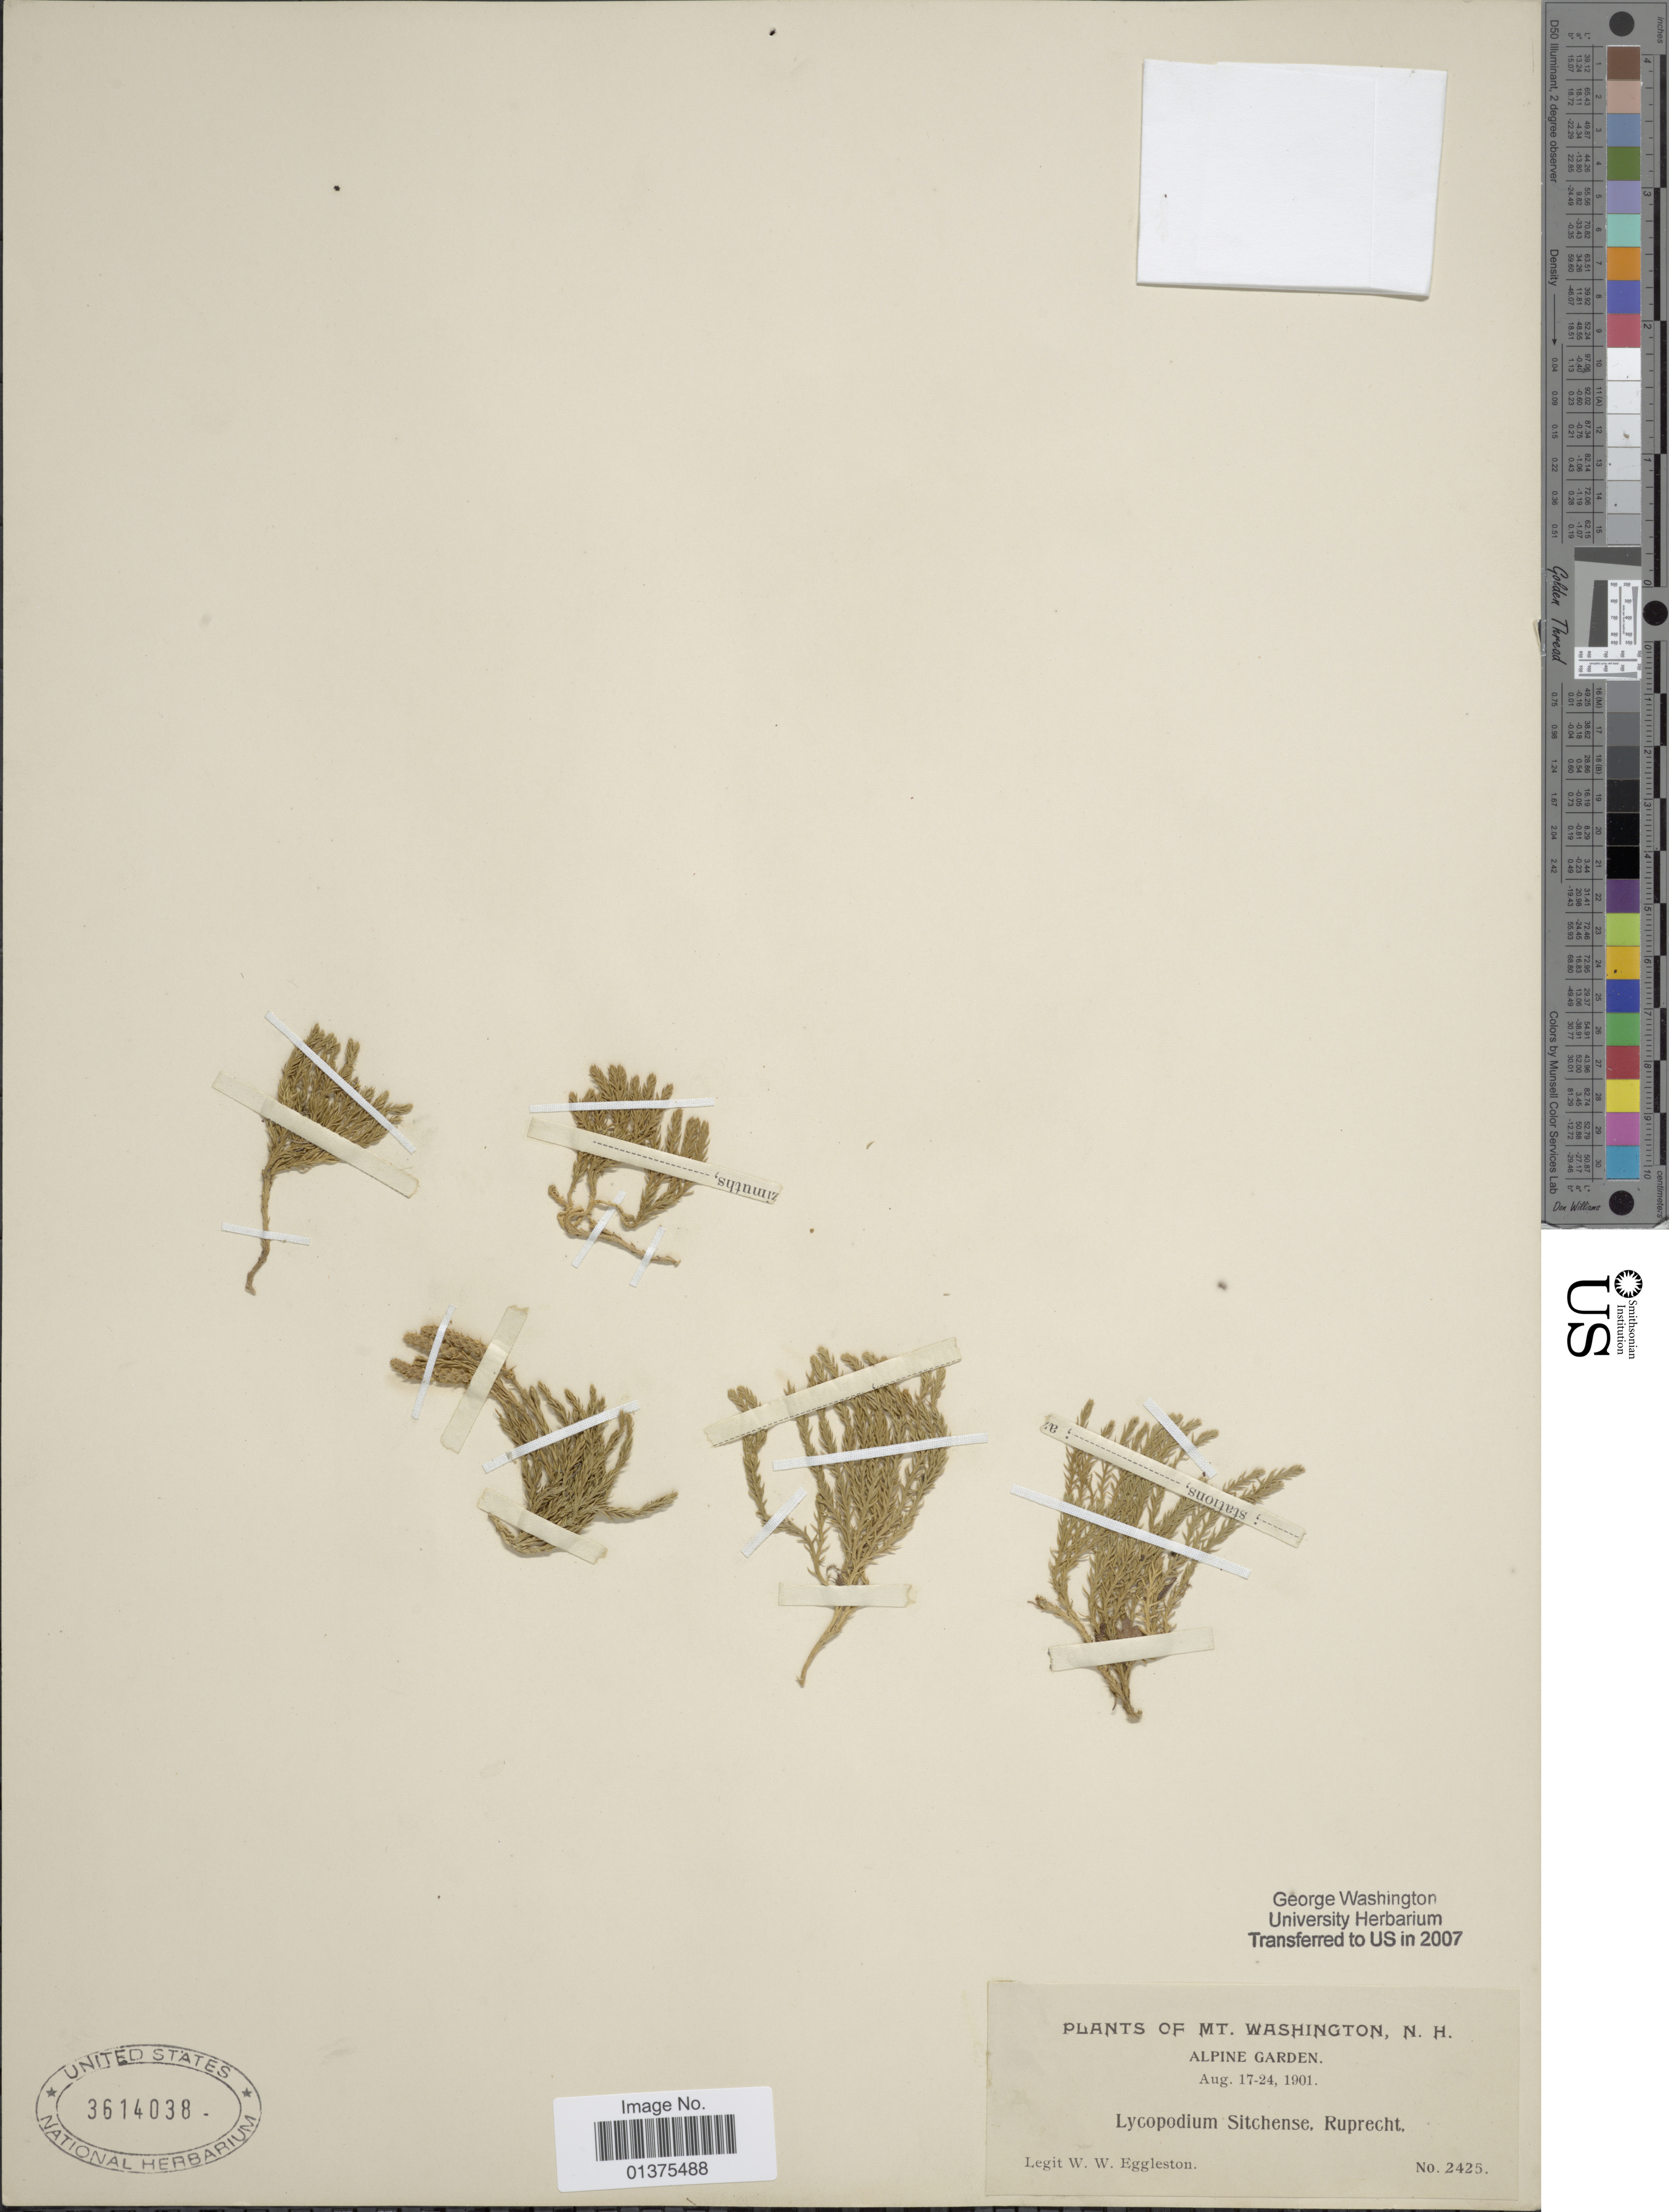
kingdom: Plantae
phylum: Tracheophyta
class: Lycopodiopsida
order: Lycopodiales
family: Lycopodiaceae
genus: Diphasiastrum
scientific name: Diphasiastrum sitchense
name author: (Rupr.) Holub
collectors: W. W. Eggleston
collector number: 2425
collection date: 1901-08-17/1901-08-24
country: United States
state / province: Washington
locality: N.H., Alpine Garden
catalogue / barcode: US 3614038